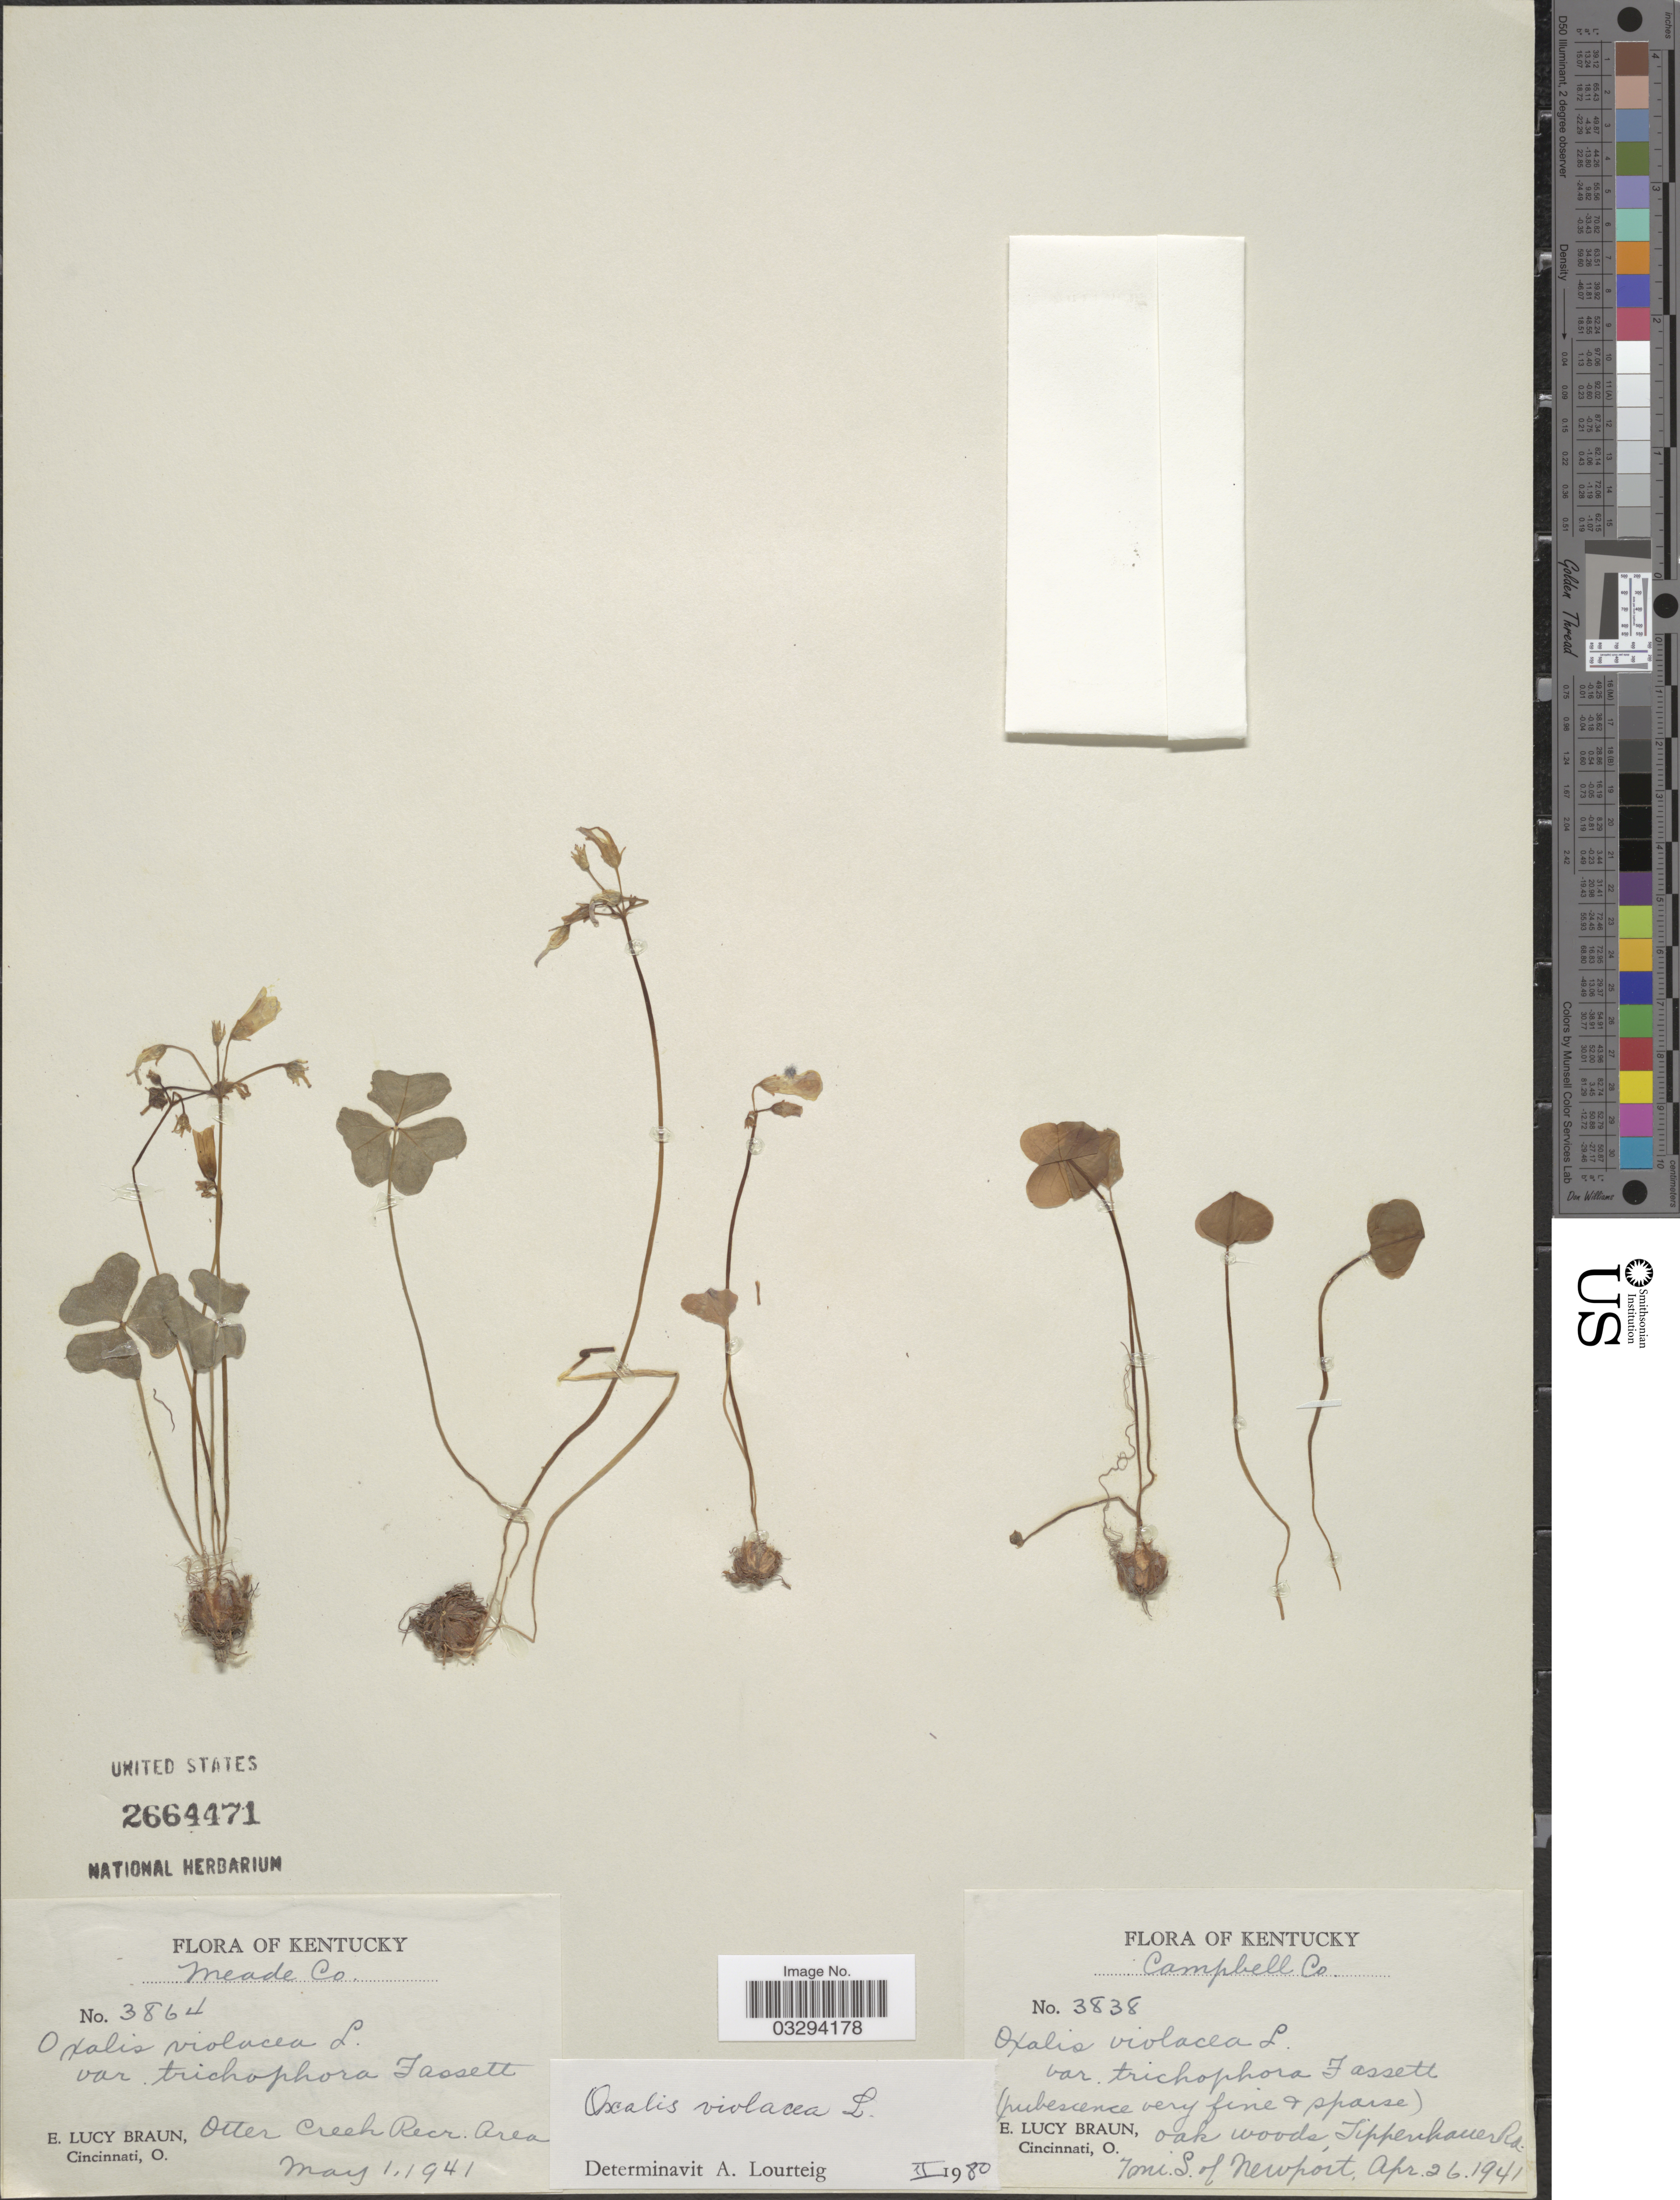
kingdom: Plantae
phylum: Tracheophyta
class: Magnoliopsida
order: Oxalidales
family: Oxalidaceae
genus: Oxalis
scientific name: Oxalis violacea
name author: L.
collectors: E. L. Braun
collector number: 3864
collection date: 1941-05-01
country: United States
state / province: Kentucky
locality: Meade Co. Otter Creek Recr. Area.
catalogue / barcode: US 3664471